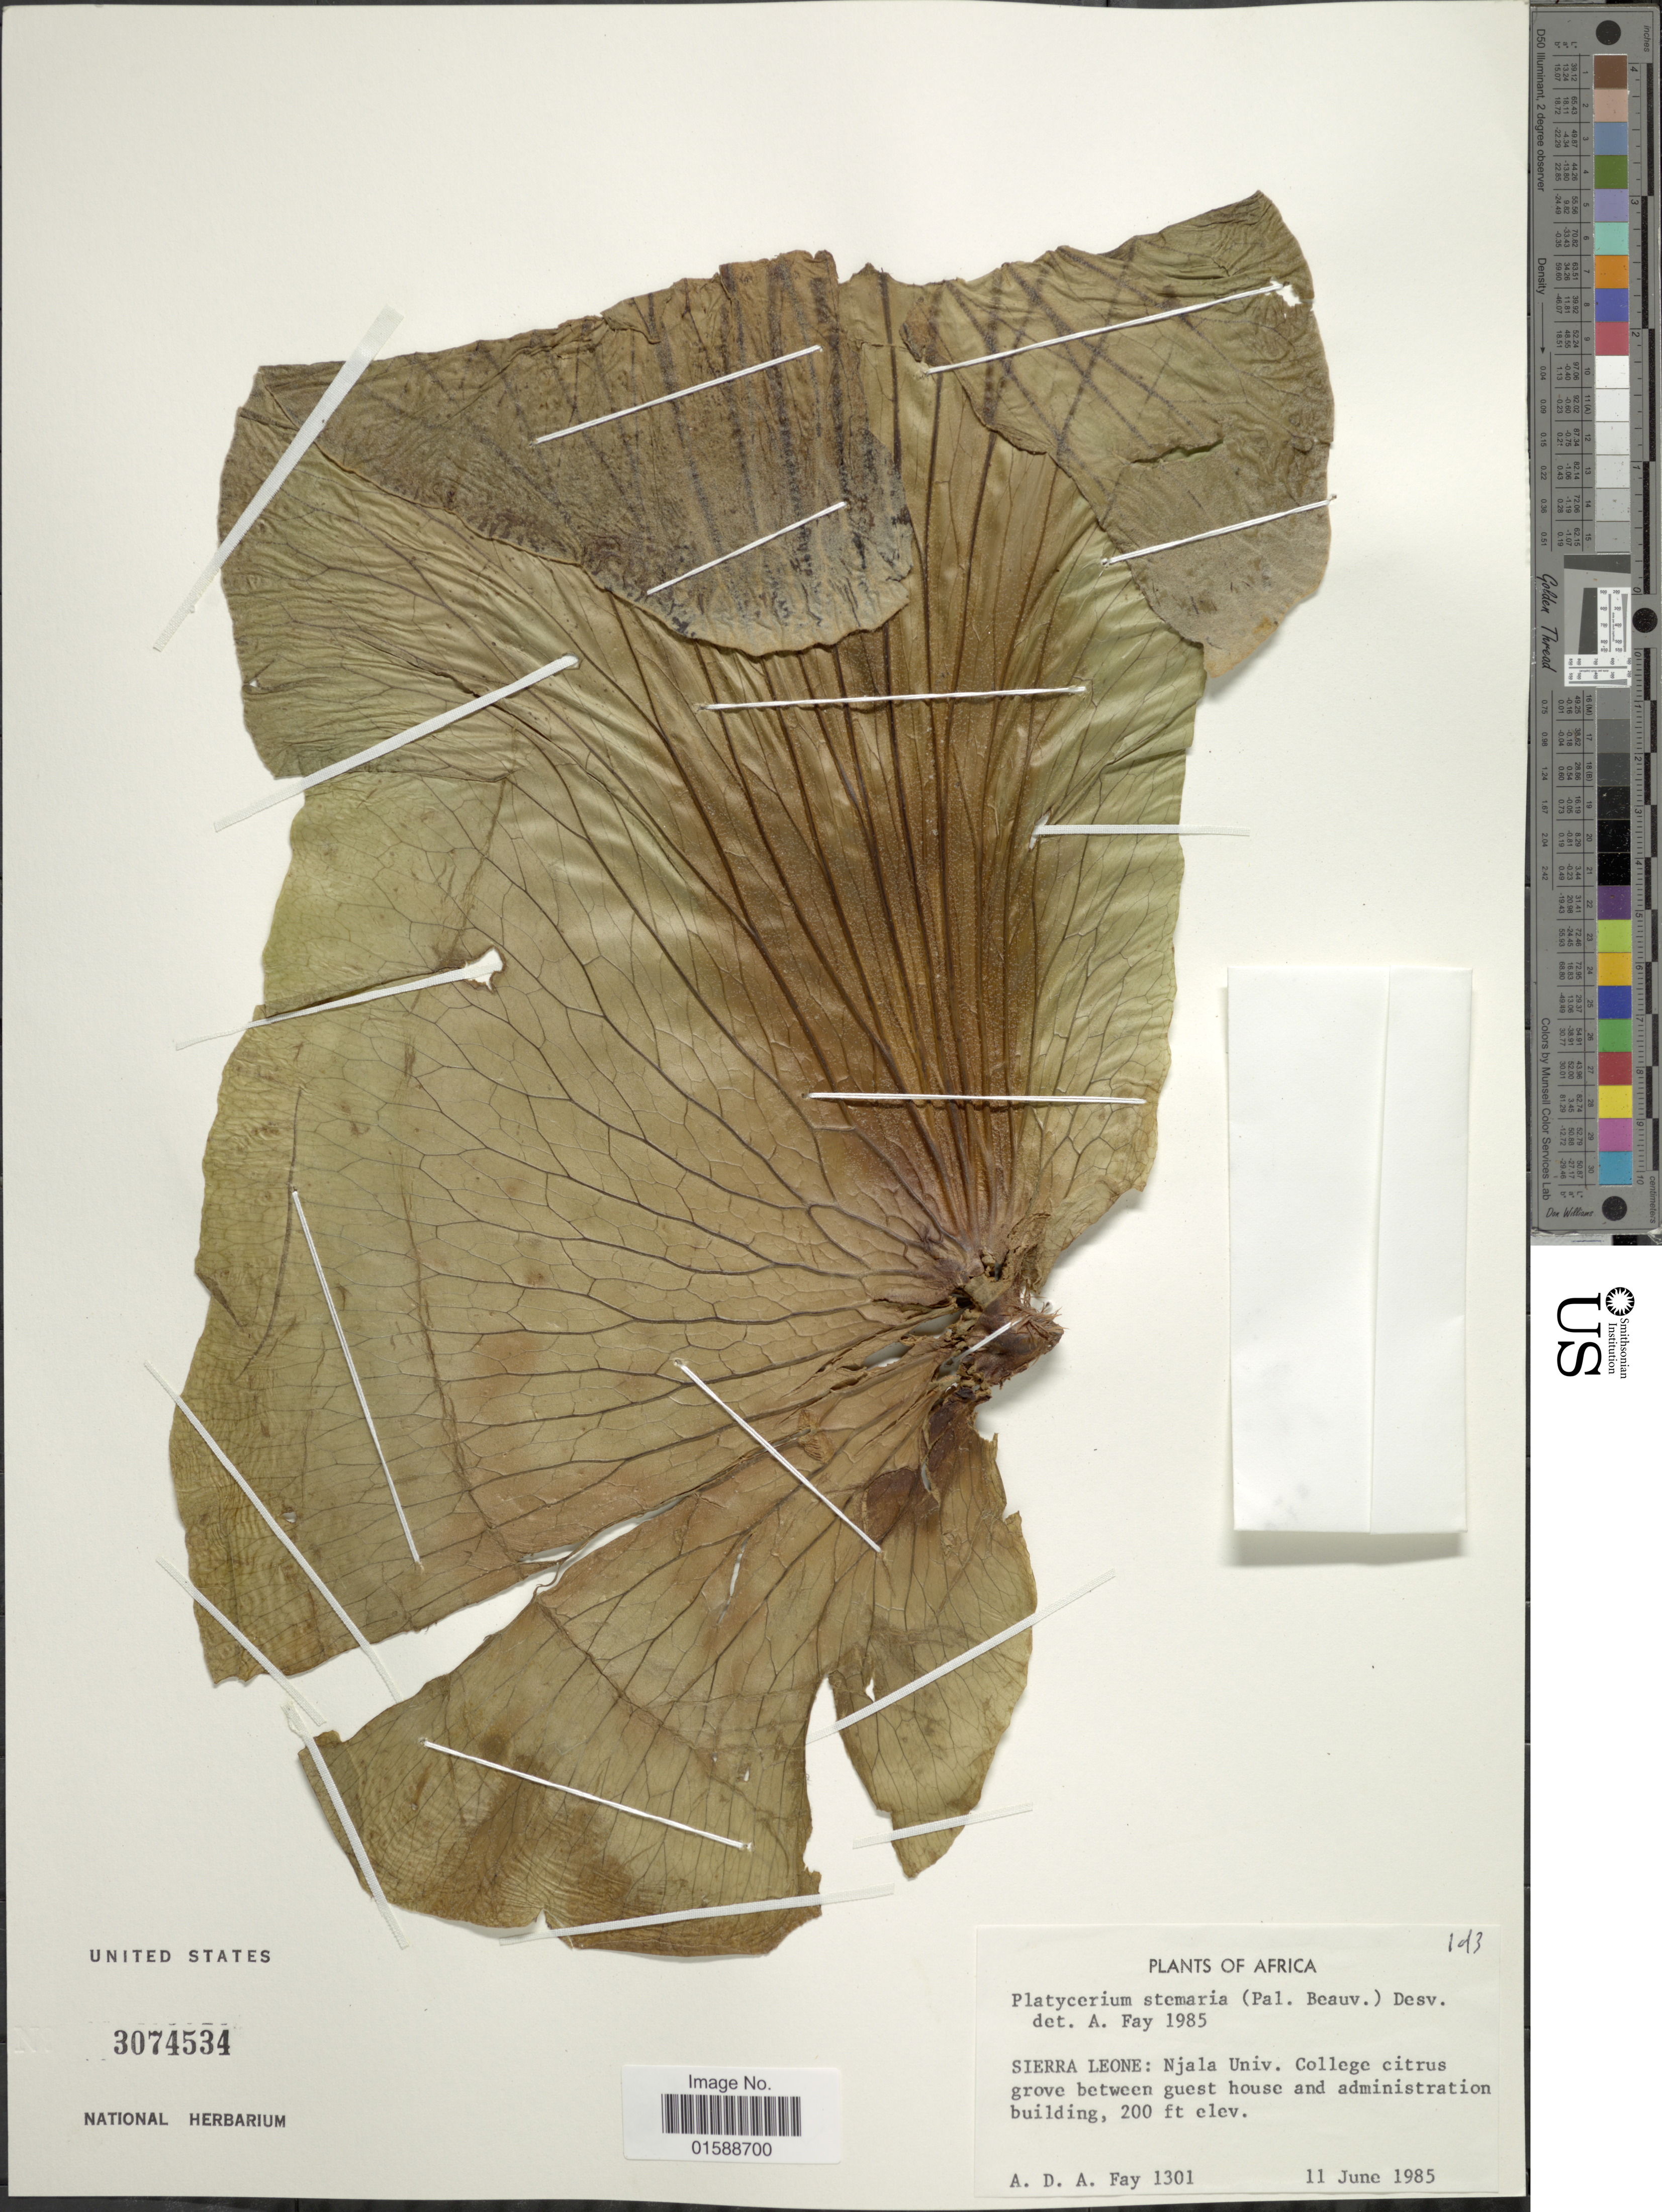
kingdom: Plantae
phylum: Tracheophyta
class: Polypodiopsida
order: Polypodiales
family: Polypodiaceae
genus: Platycerium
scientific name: Platycerium stemaria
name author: (P. Beauv.) Desv.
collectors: A. Fay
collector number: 1301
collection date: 1985-06-11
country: Sierra Leone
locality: Njala Univ. College citrus grove between guest house and administration building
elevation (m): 61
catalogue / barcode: US 3074534